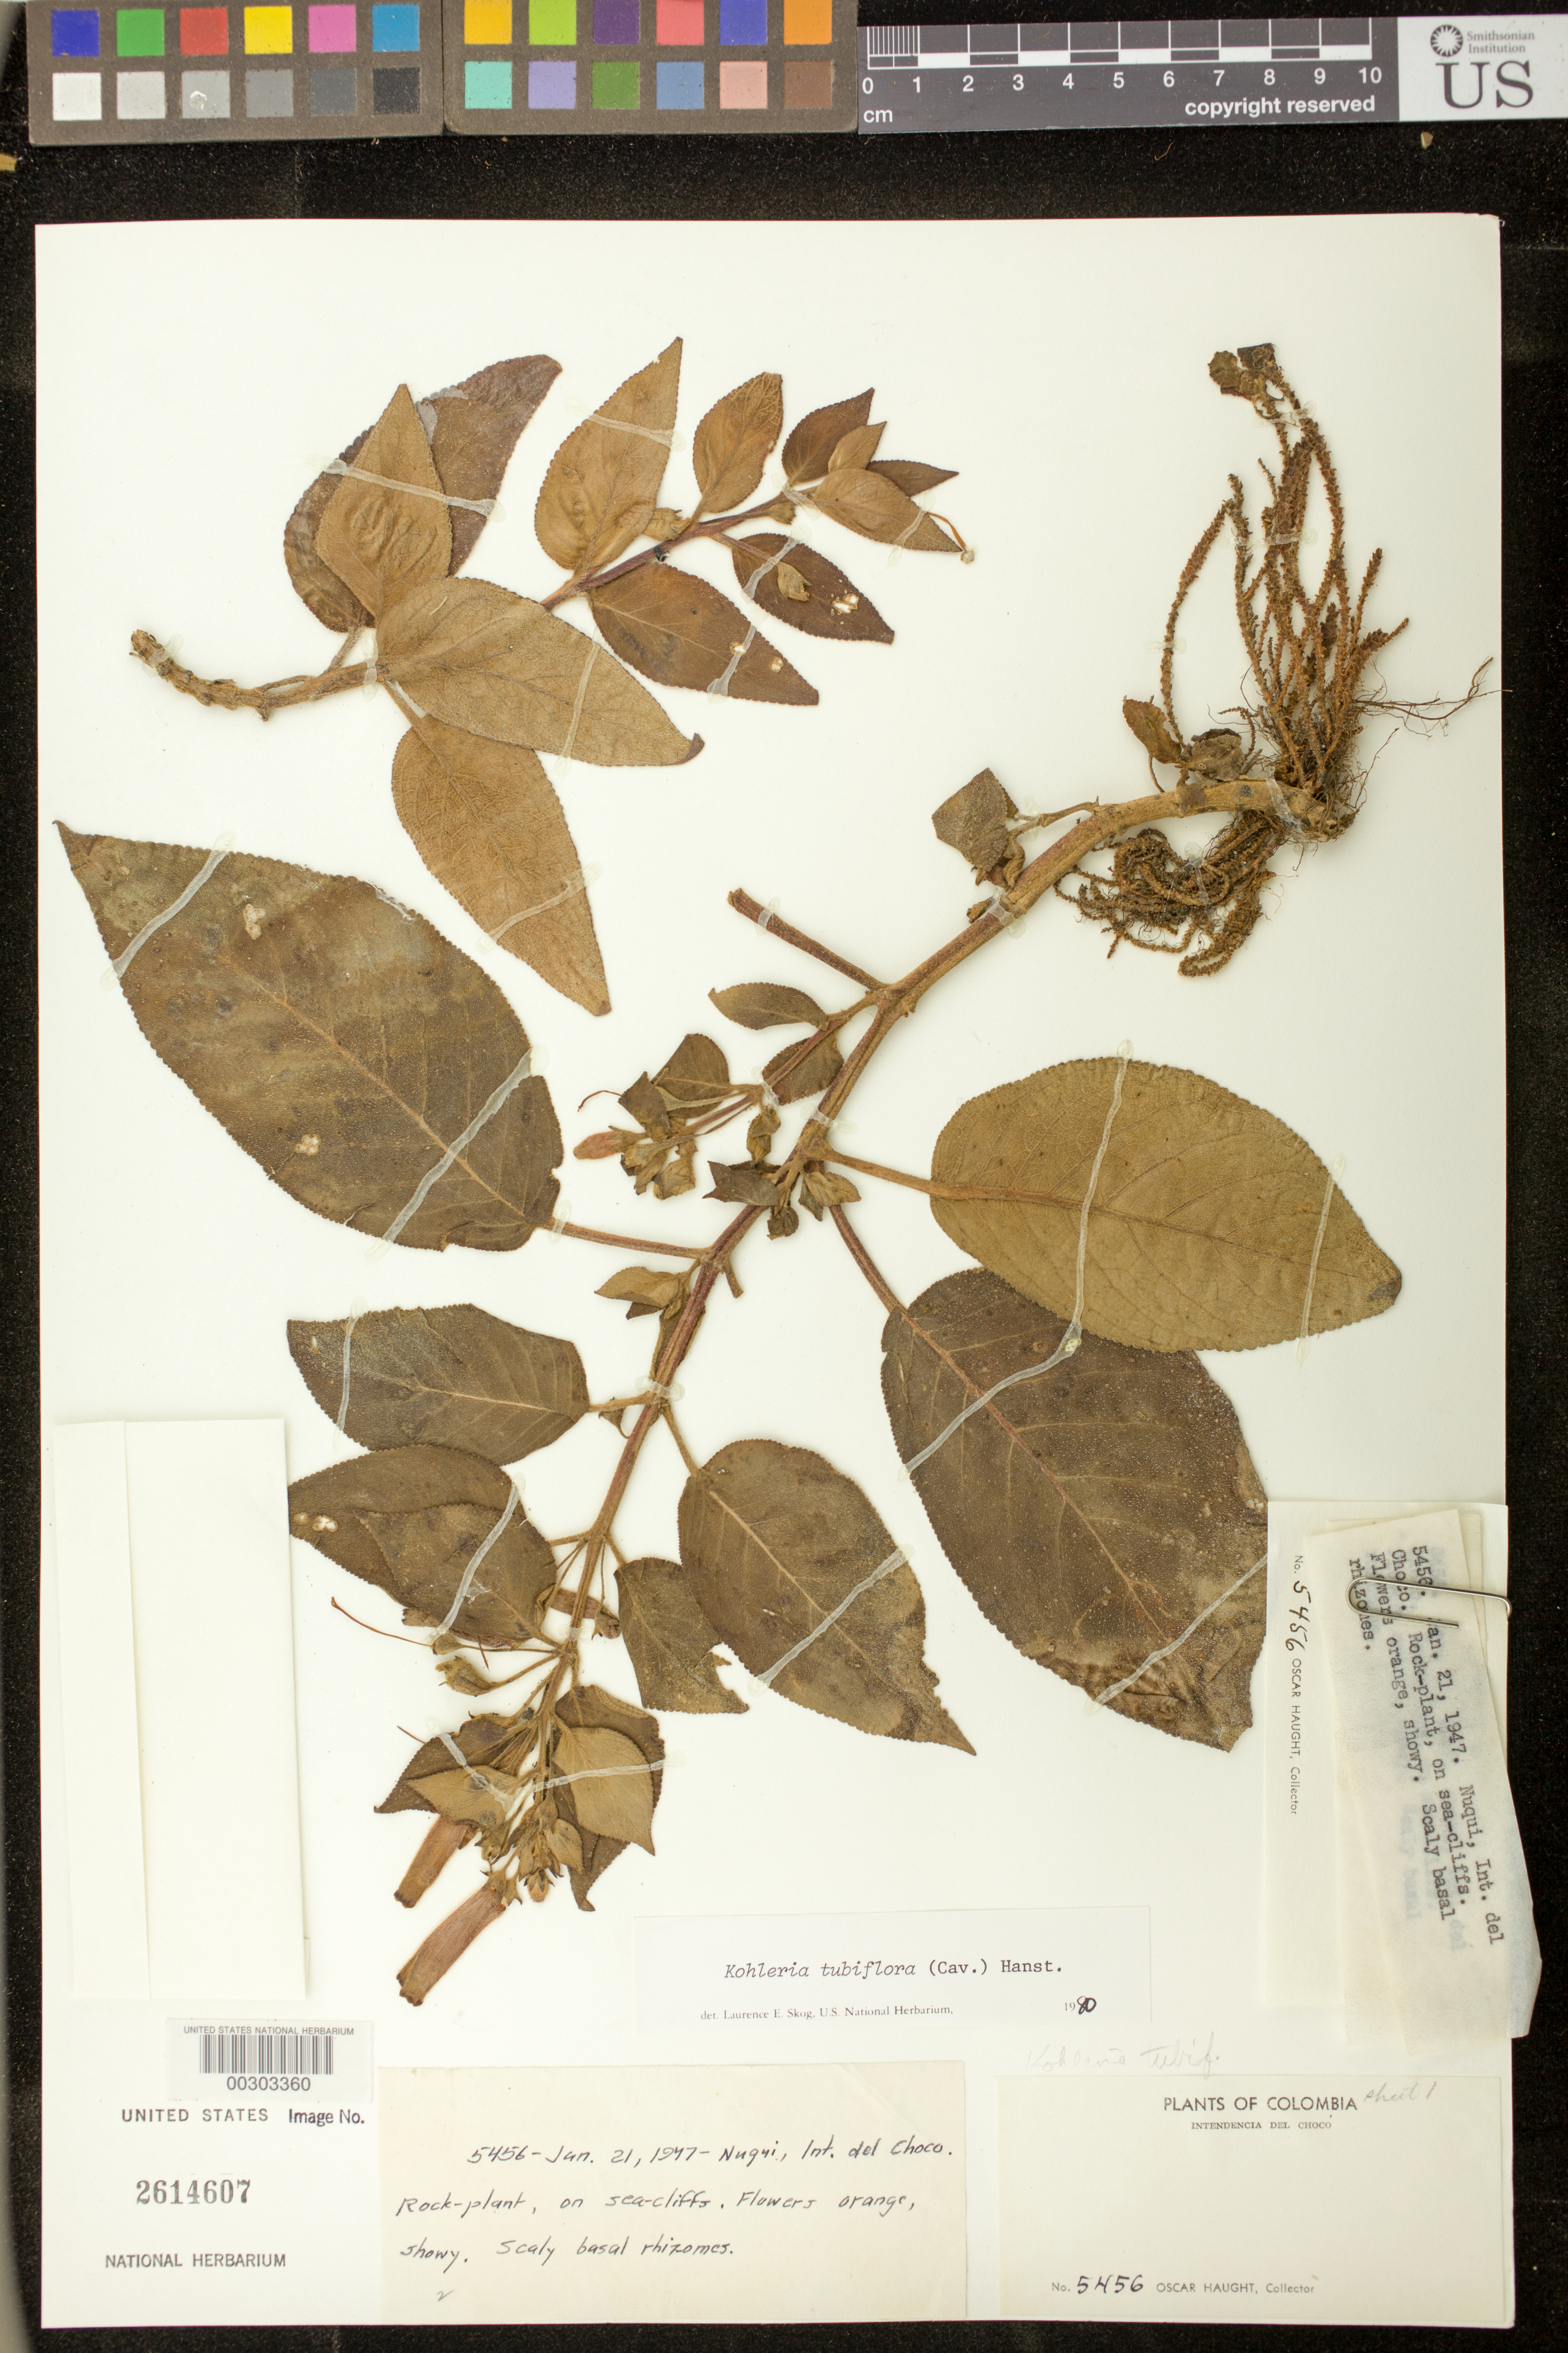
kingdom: Plantae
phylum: Tracheophyta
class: Magnoliopsida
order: Lamiales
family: Gesneriaceae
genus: Kohleria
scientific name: Kohleria tubiflora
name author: (Cav.) Hanst.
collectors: O. L. Haught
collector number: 5456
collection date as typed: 21 Jan 1947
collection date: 1947-01-21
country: Colombia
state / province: Chocó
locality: Nuqui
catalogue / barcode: US 2614607